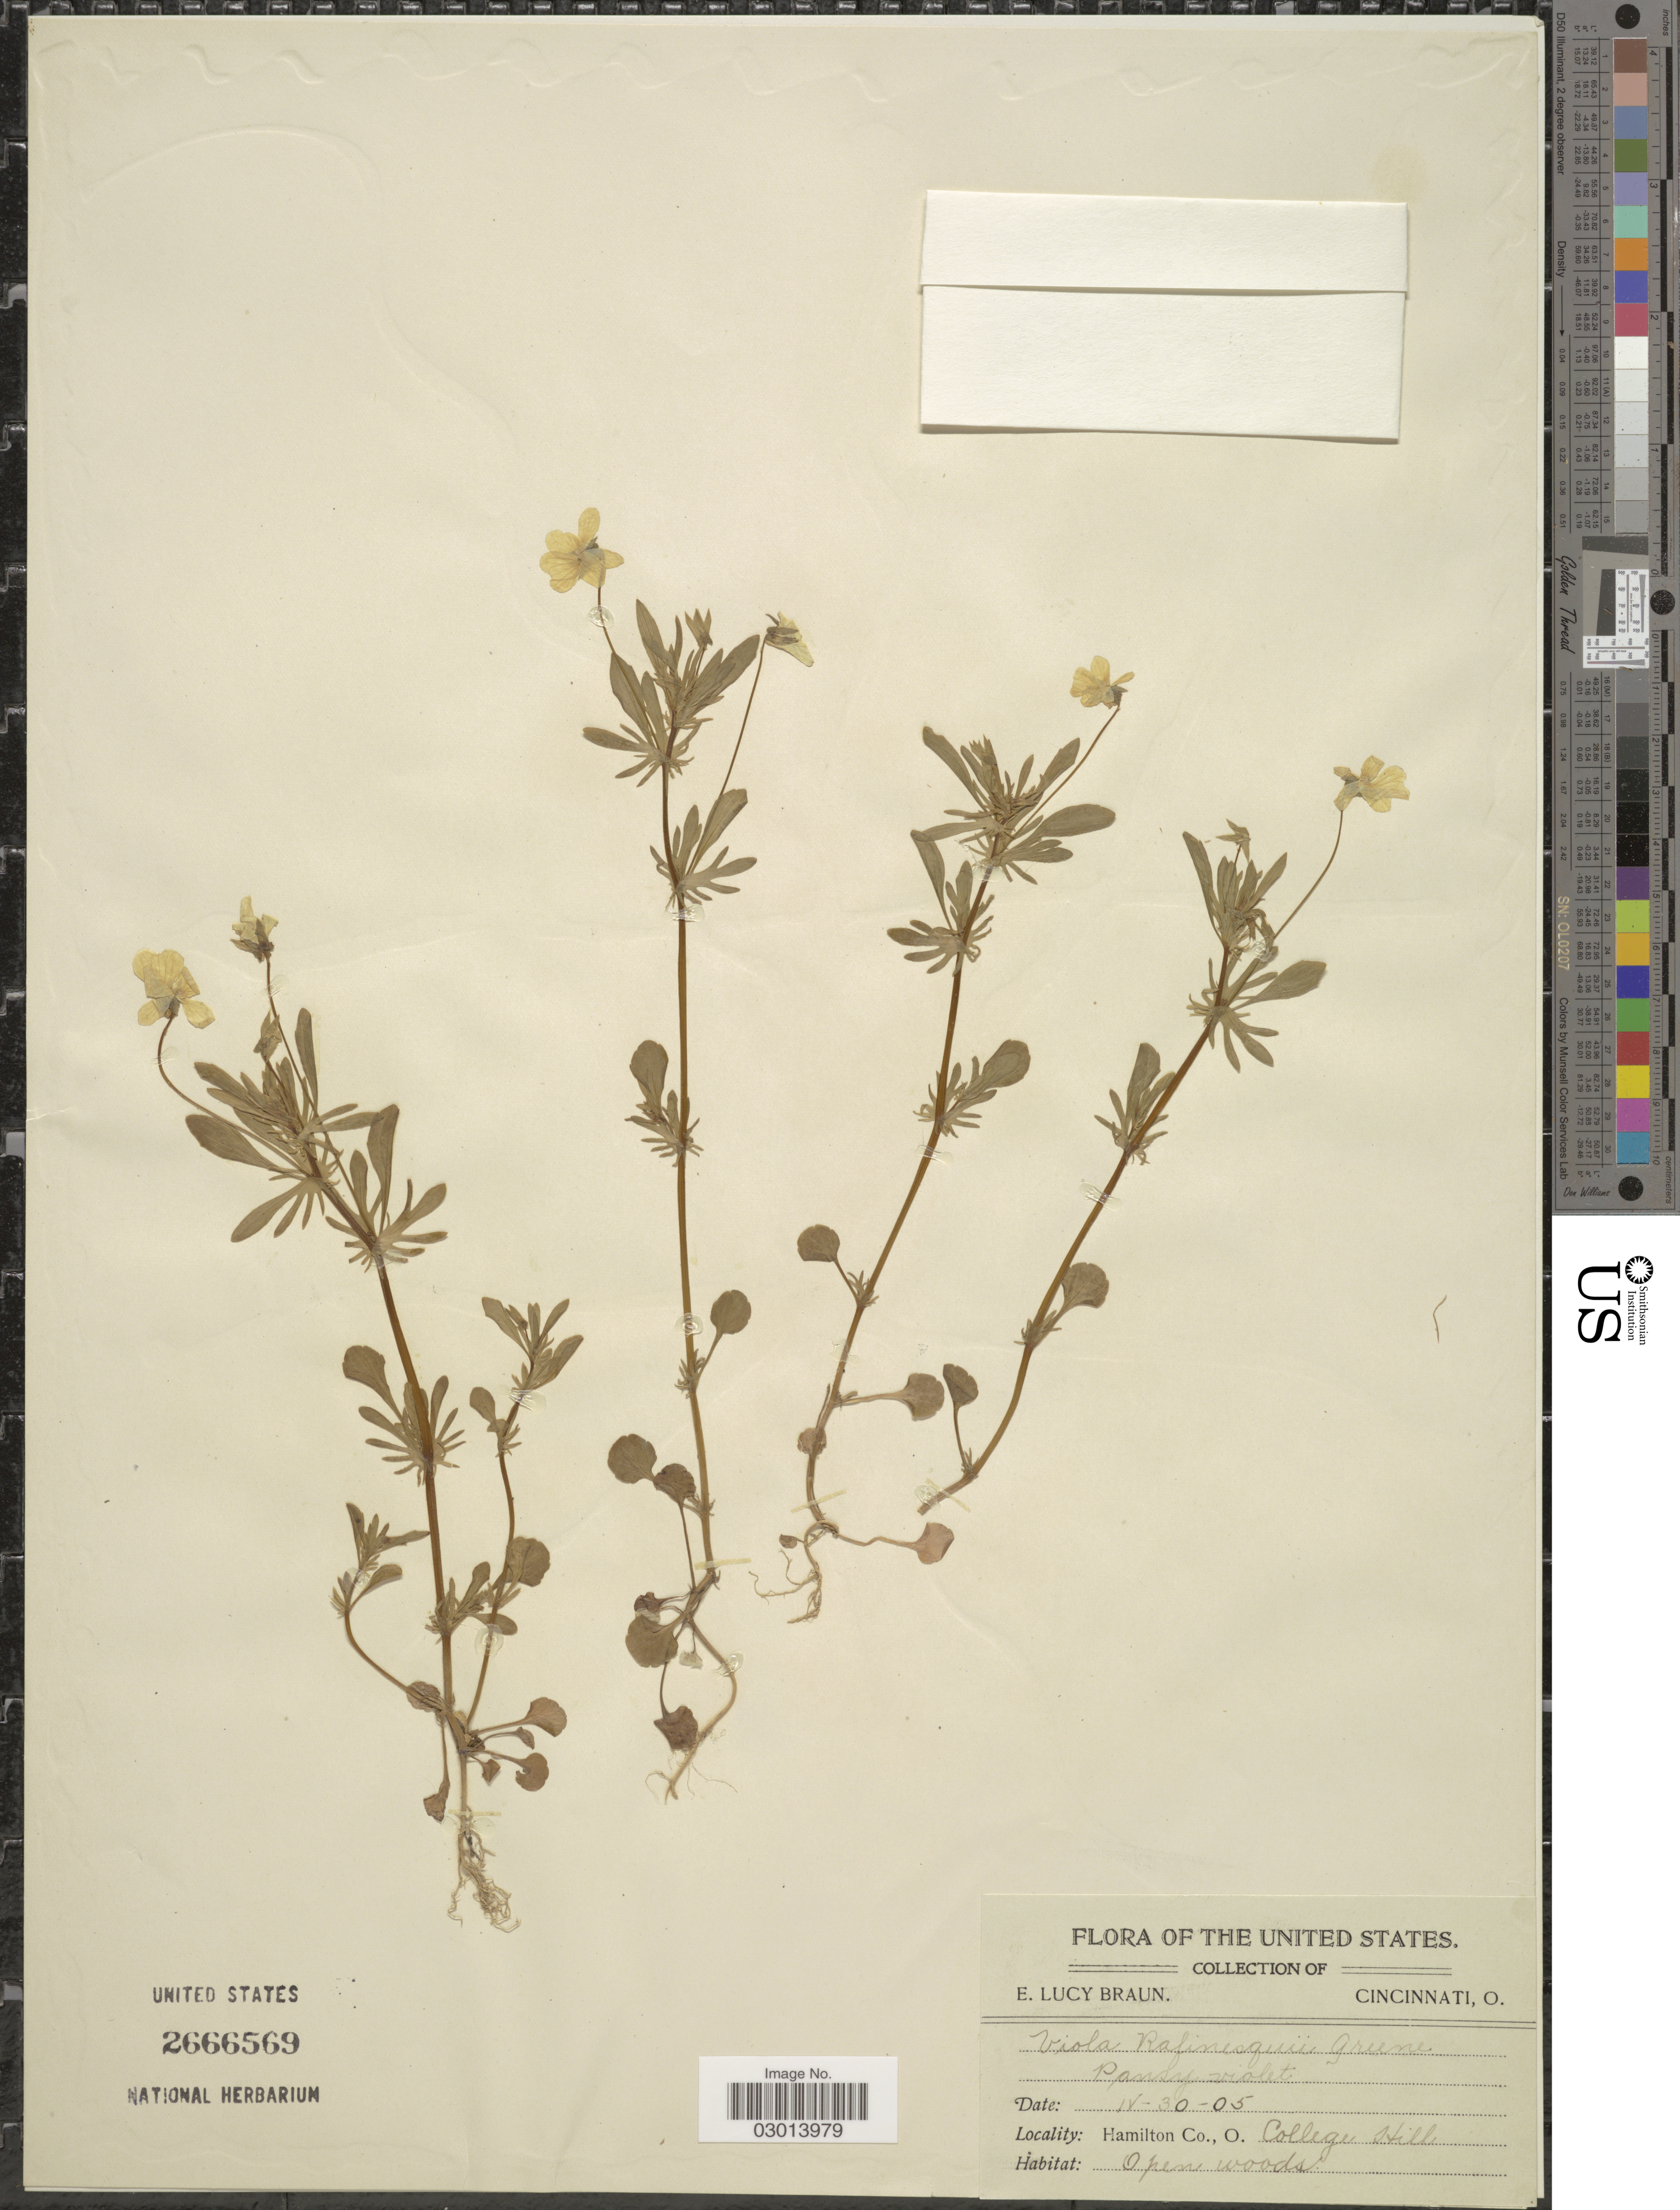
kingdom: Plantae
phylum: Tracheophyta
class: Magnoliopsida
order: Malpighiales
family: Violaceae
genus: Viola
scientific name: Viola rafinesquei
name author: Greene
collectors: E. L. Braun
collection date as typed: Transcribed d/m/y: 30/4/5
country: United States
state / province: Ohio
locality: Hamilton Co., O. College Hill.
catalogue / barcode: US 2666569